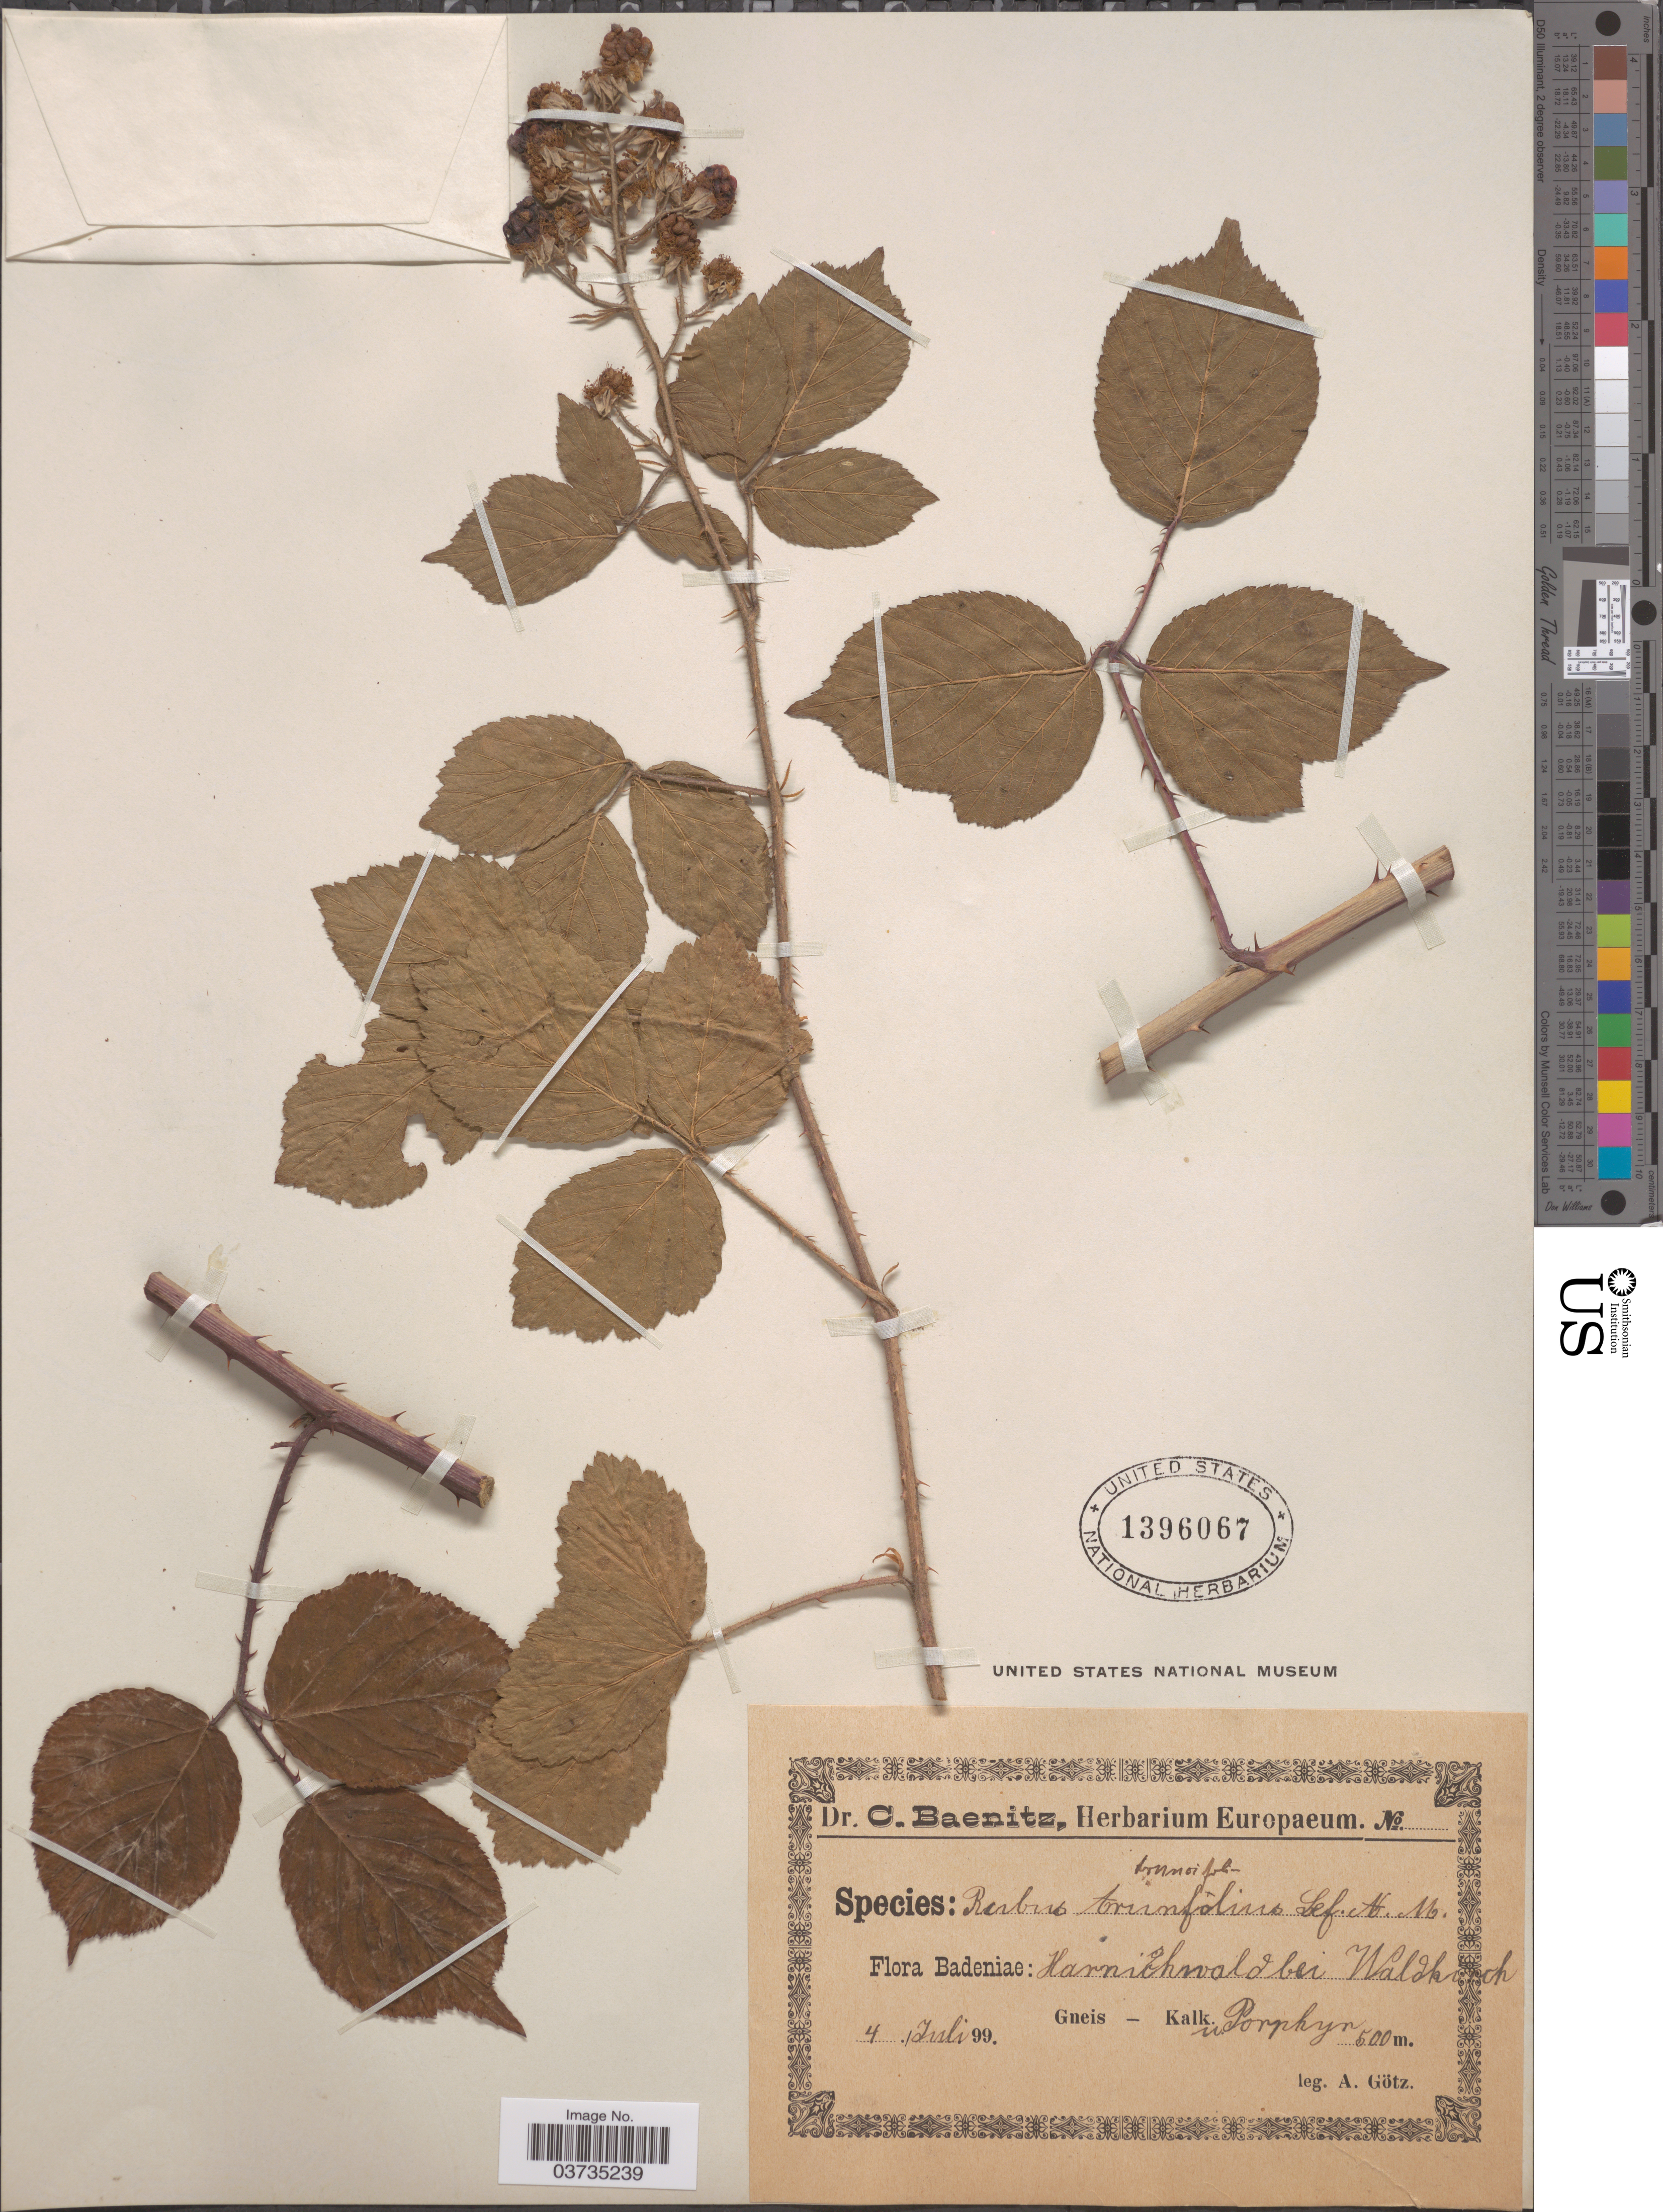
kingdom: Plantae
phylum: Tracheophyta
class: Magnoliopsida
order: Rosales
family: Rosaceae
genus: Rubus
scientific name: Rubus truncifolius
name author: P.J. Müll. & Lefèvre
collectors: A. Götz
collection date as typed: Transcribed d/m/y: 4/7/99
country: Germany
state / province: Baden-Württemberg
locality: Badeniae: Harnichwald [interpreted] bei Waldkirch u. Porphyn.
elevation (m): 500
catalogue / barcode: US 1396067